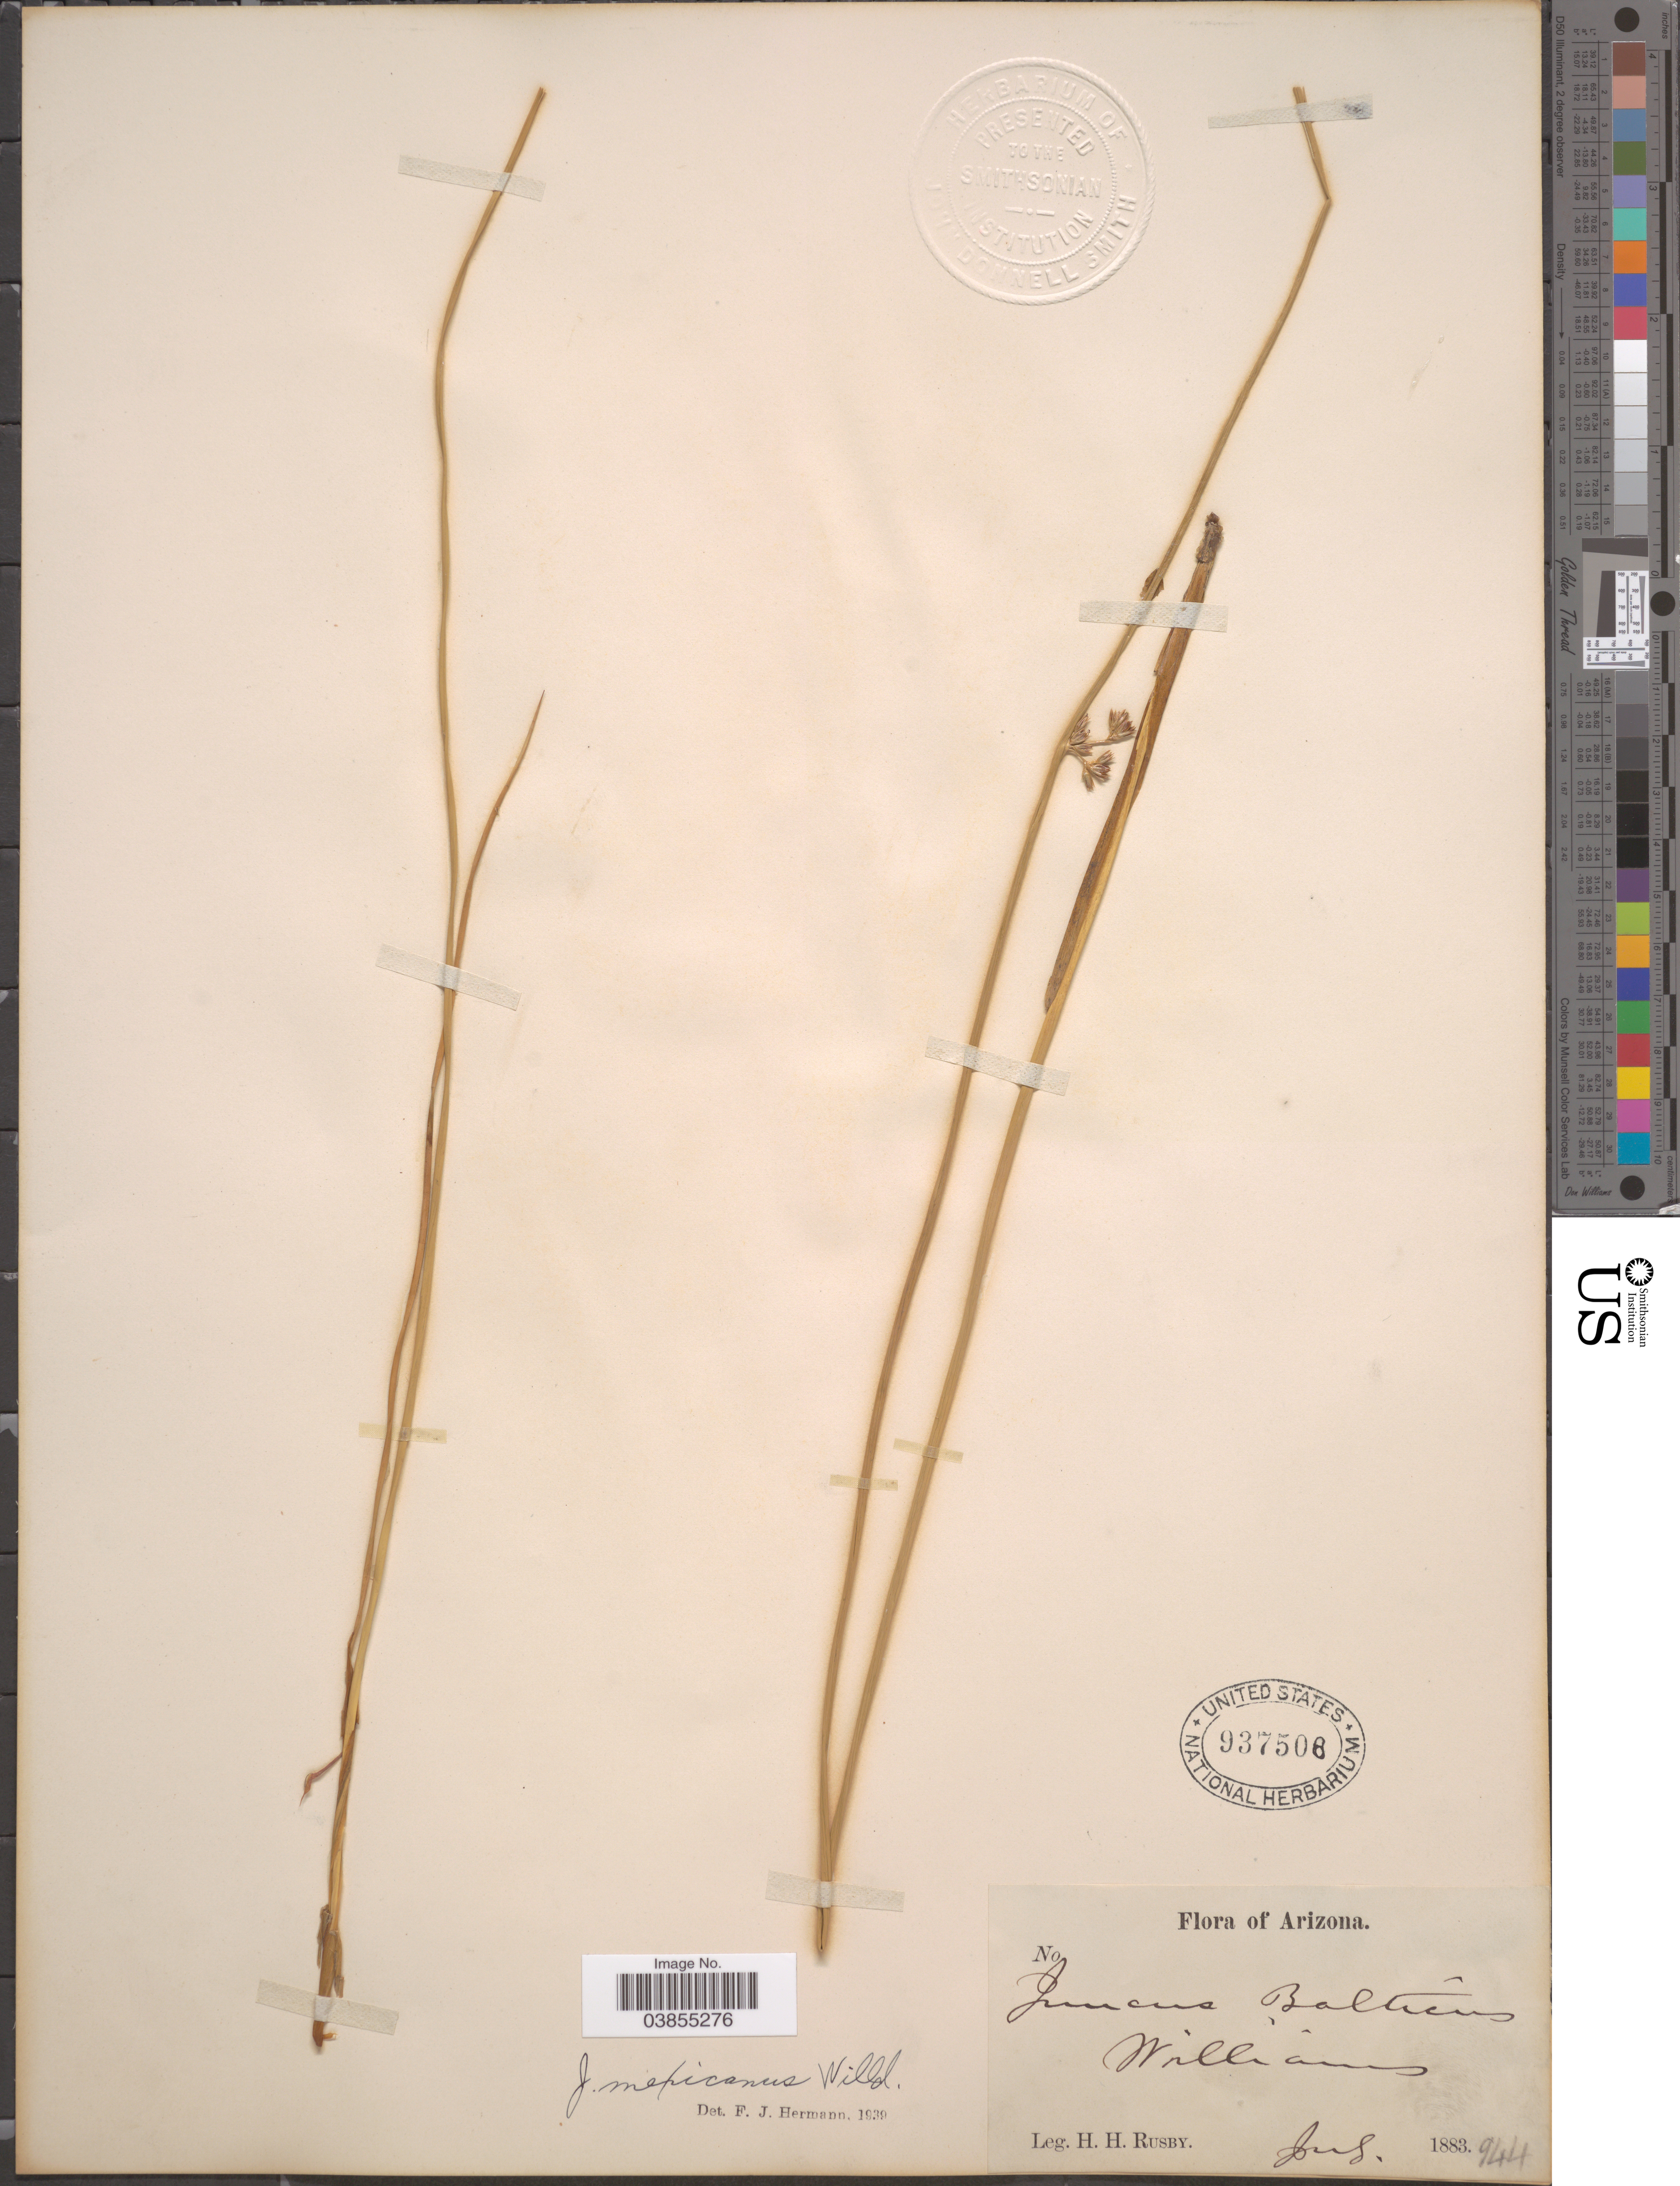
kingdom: Plantae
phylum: Tracheophyta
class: Liliopsida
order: Poales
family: Juncaceae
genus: Juncus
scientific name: Juncus mexicanus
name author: Willd. ex Schult. & Schult. f.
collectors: H. H. Rusby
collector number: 944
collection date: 1883-07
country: United States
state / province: Arizona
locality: Williams.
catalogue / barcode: US 937508